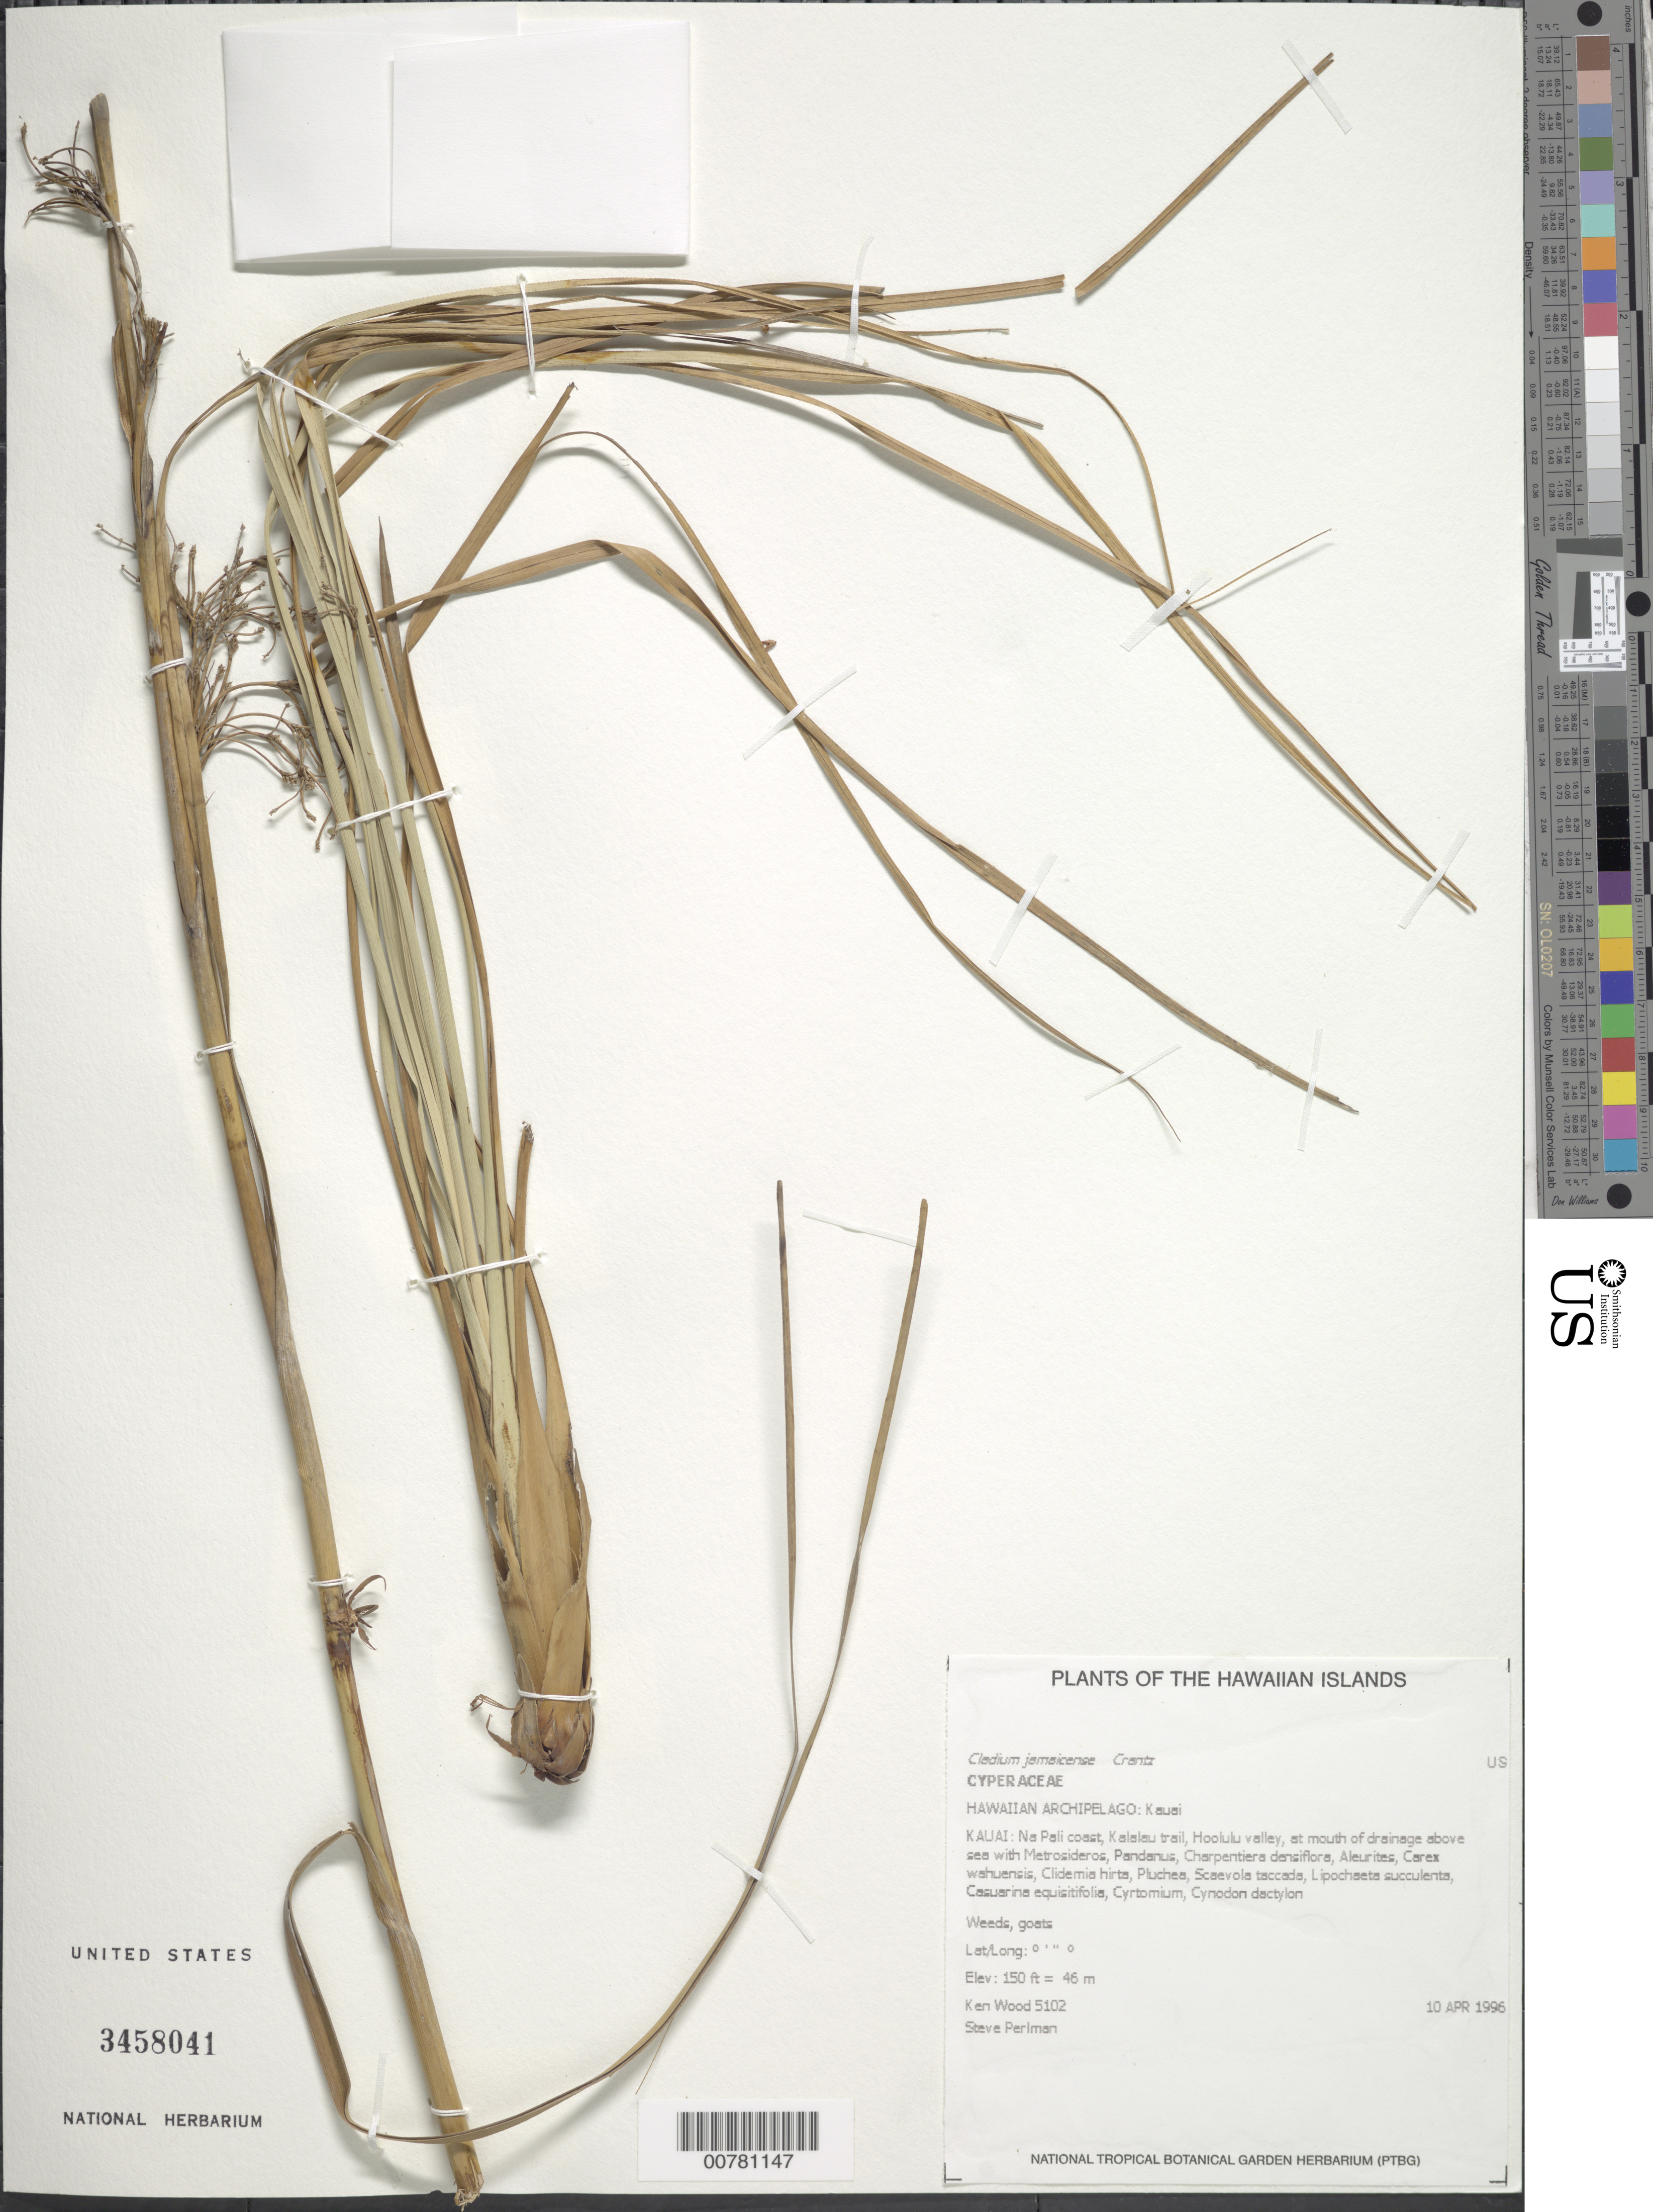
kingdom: Plantae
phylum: Tracheophyta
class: Liliopsida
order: Poales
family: Cyperaceae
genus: Cladium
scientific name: Cladium jamaicense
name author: Crantz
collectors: K. R. Wood & S. P. Perlman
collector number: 5102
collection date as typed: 10 Apr 1996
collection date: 1996-04-10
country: United States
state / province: Hawaii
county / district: Kauai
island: Kaua'i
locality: Na Pali coast, Kalalau trail, Hoolulu valley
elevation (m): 46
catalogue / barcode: US 3458041